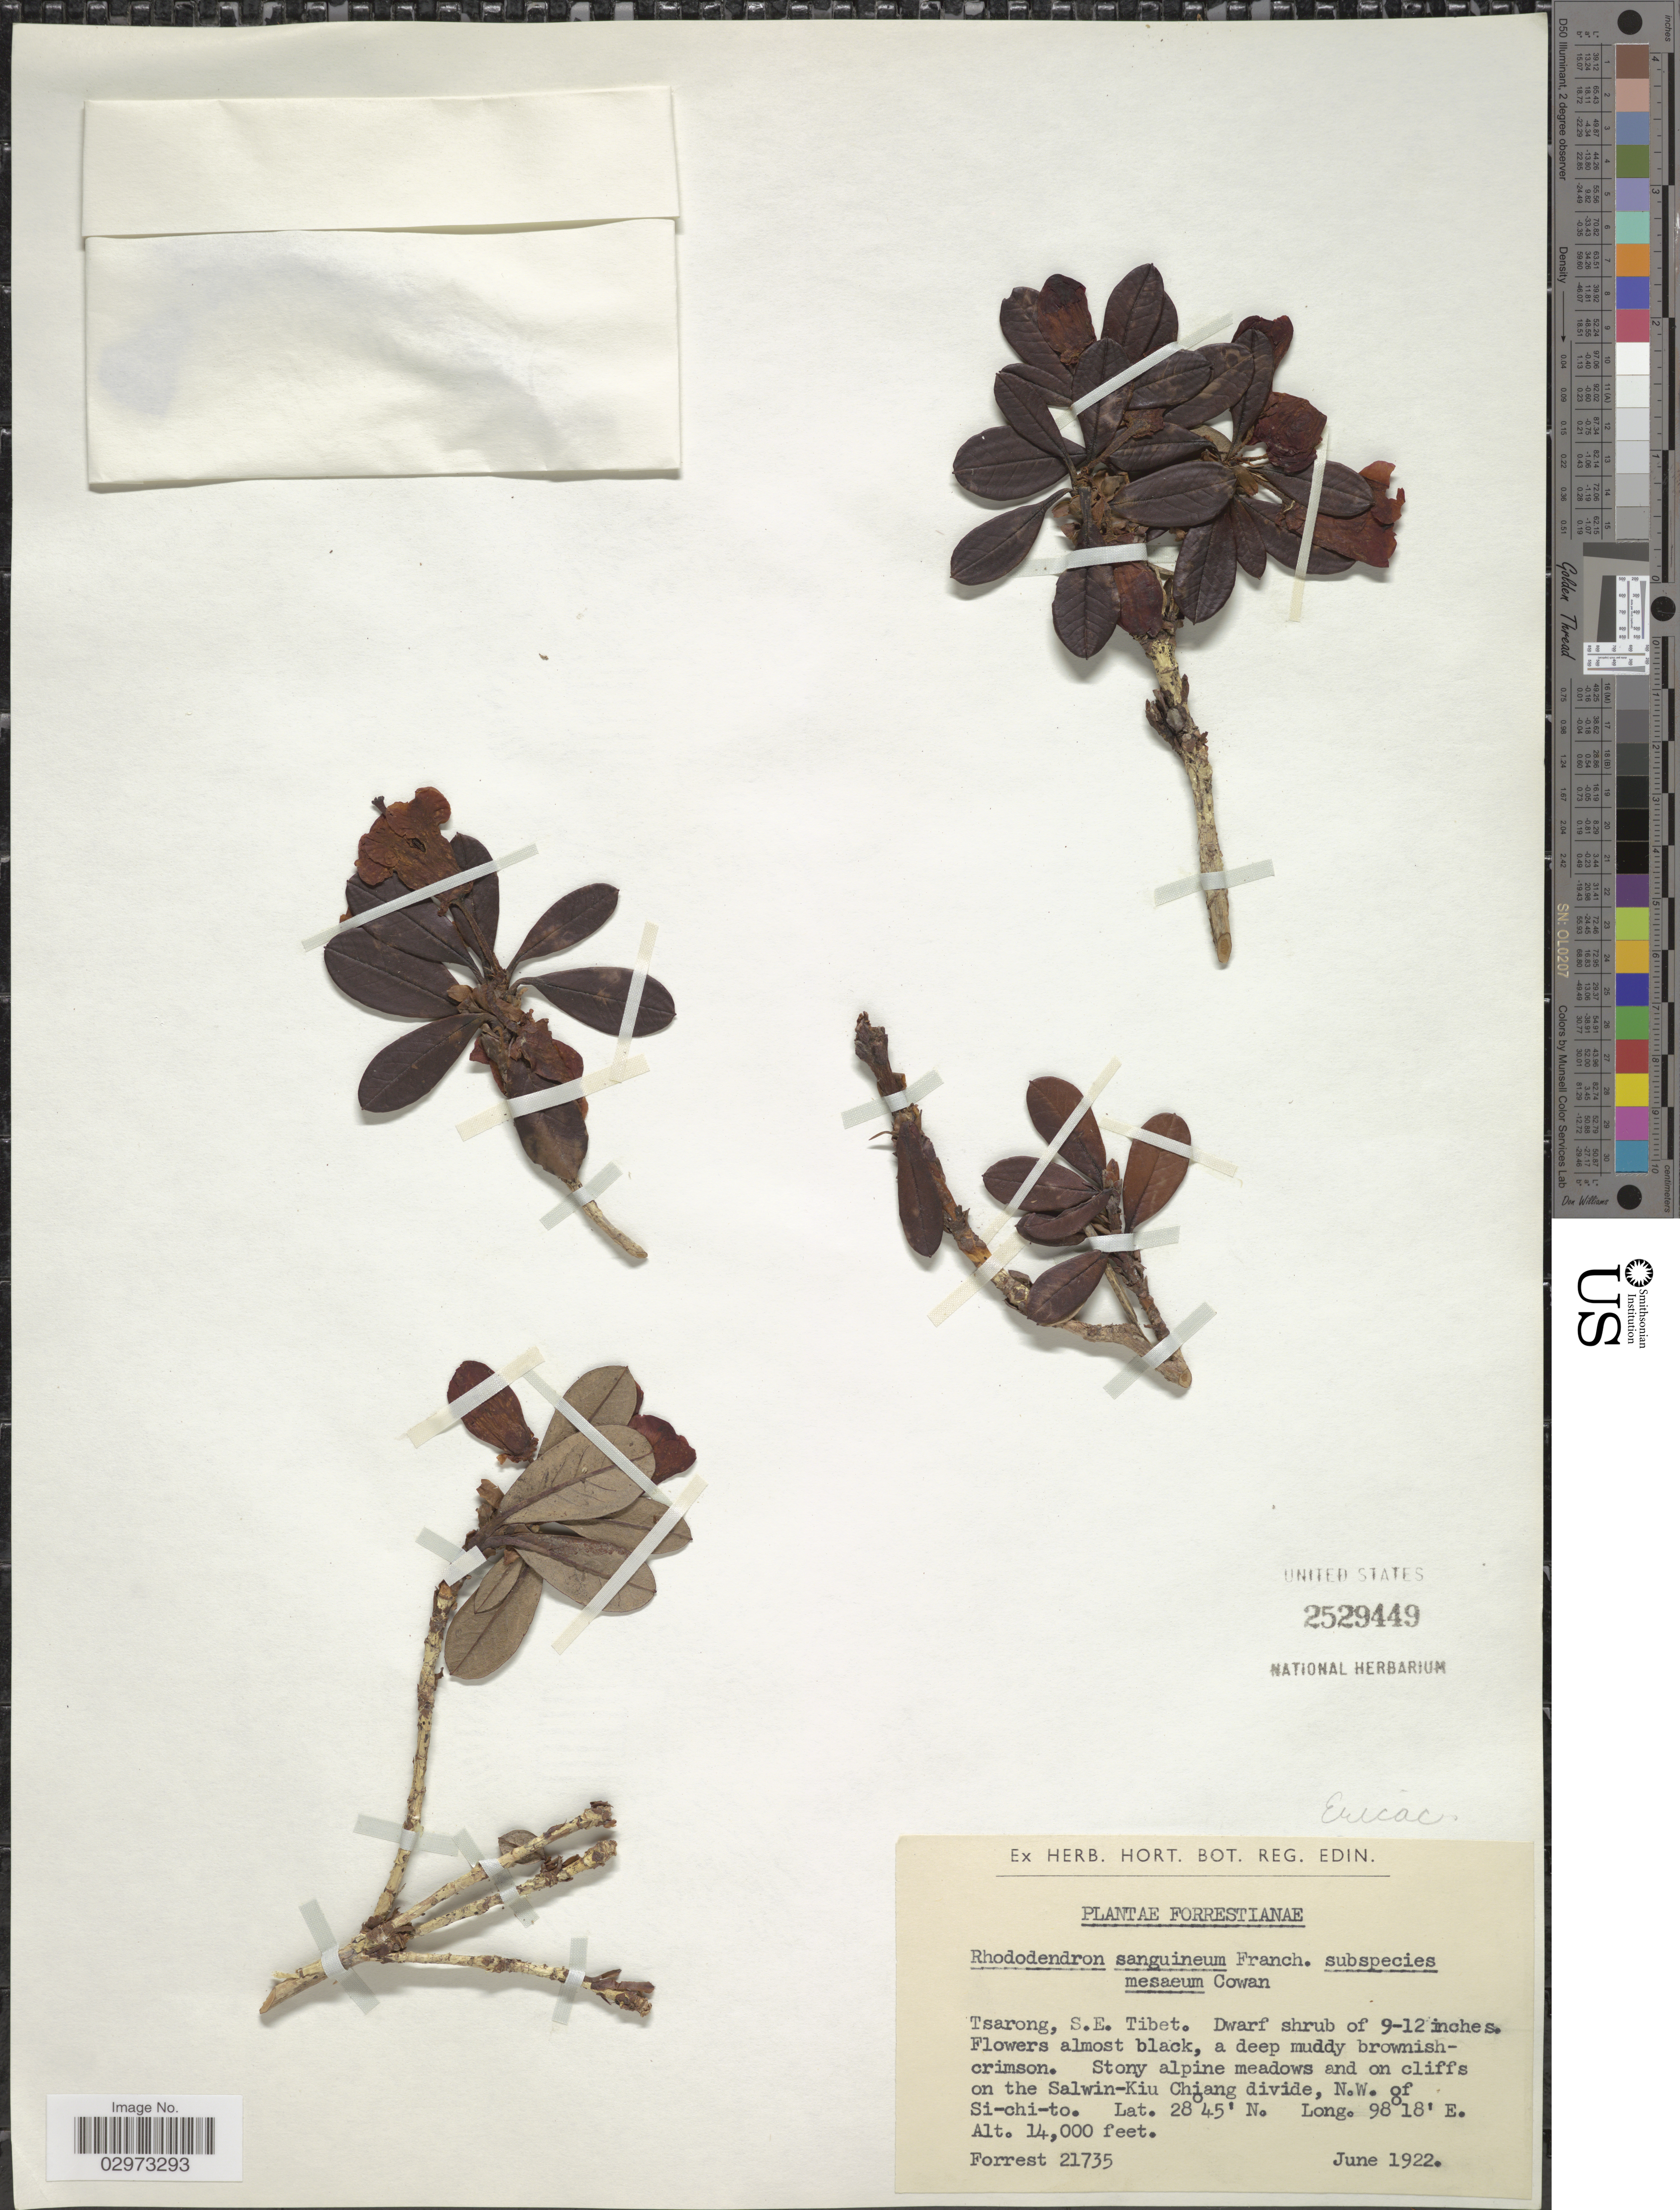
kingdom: Plantae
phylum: Tracheophyta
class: Magnoliopsida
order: Ericales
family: Ericaceae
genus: Rhododendron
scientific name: Rhododendron sanguineum subsp. mesaeum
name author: Balf. f. ex Cowan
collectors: -. Forrest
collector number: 21735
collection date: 1922-06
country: China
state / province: Xizang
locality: Tsarong, S. E. Tibet. Stony alpine meadows and on cliffs on the Salwin-Kiu Chiang divide, N. W. of Si-chi-to.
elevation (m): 4267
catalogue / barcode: US 2529449